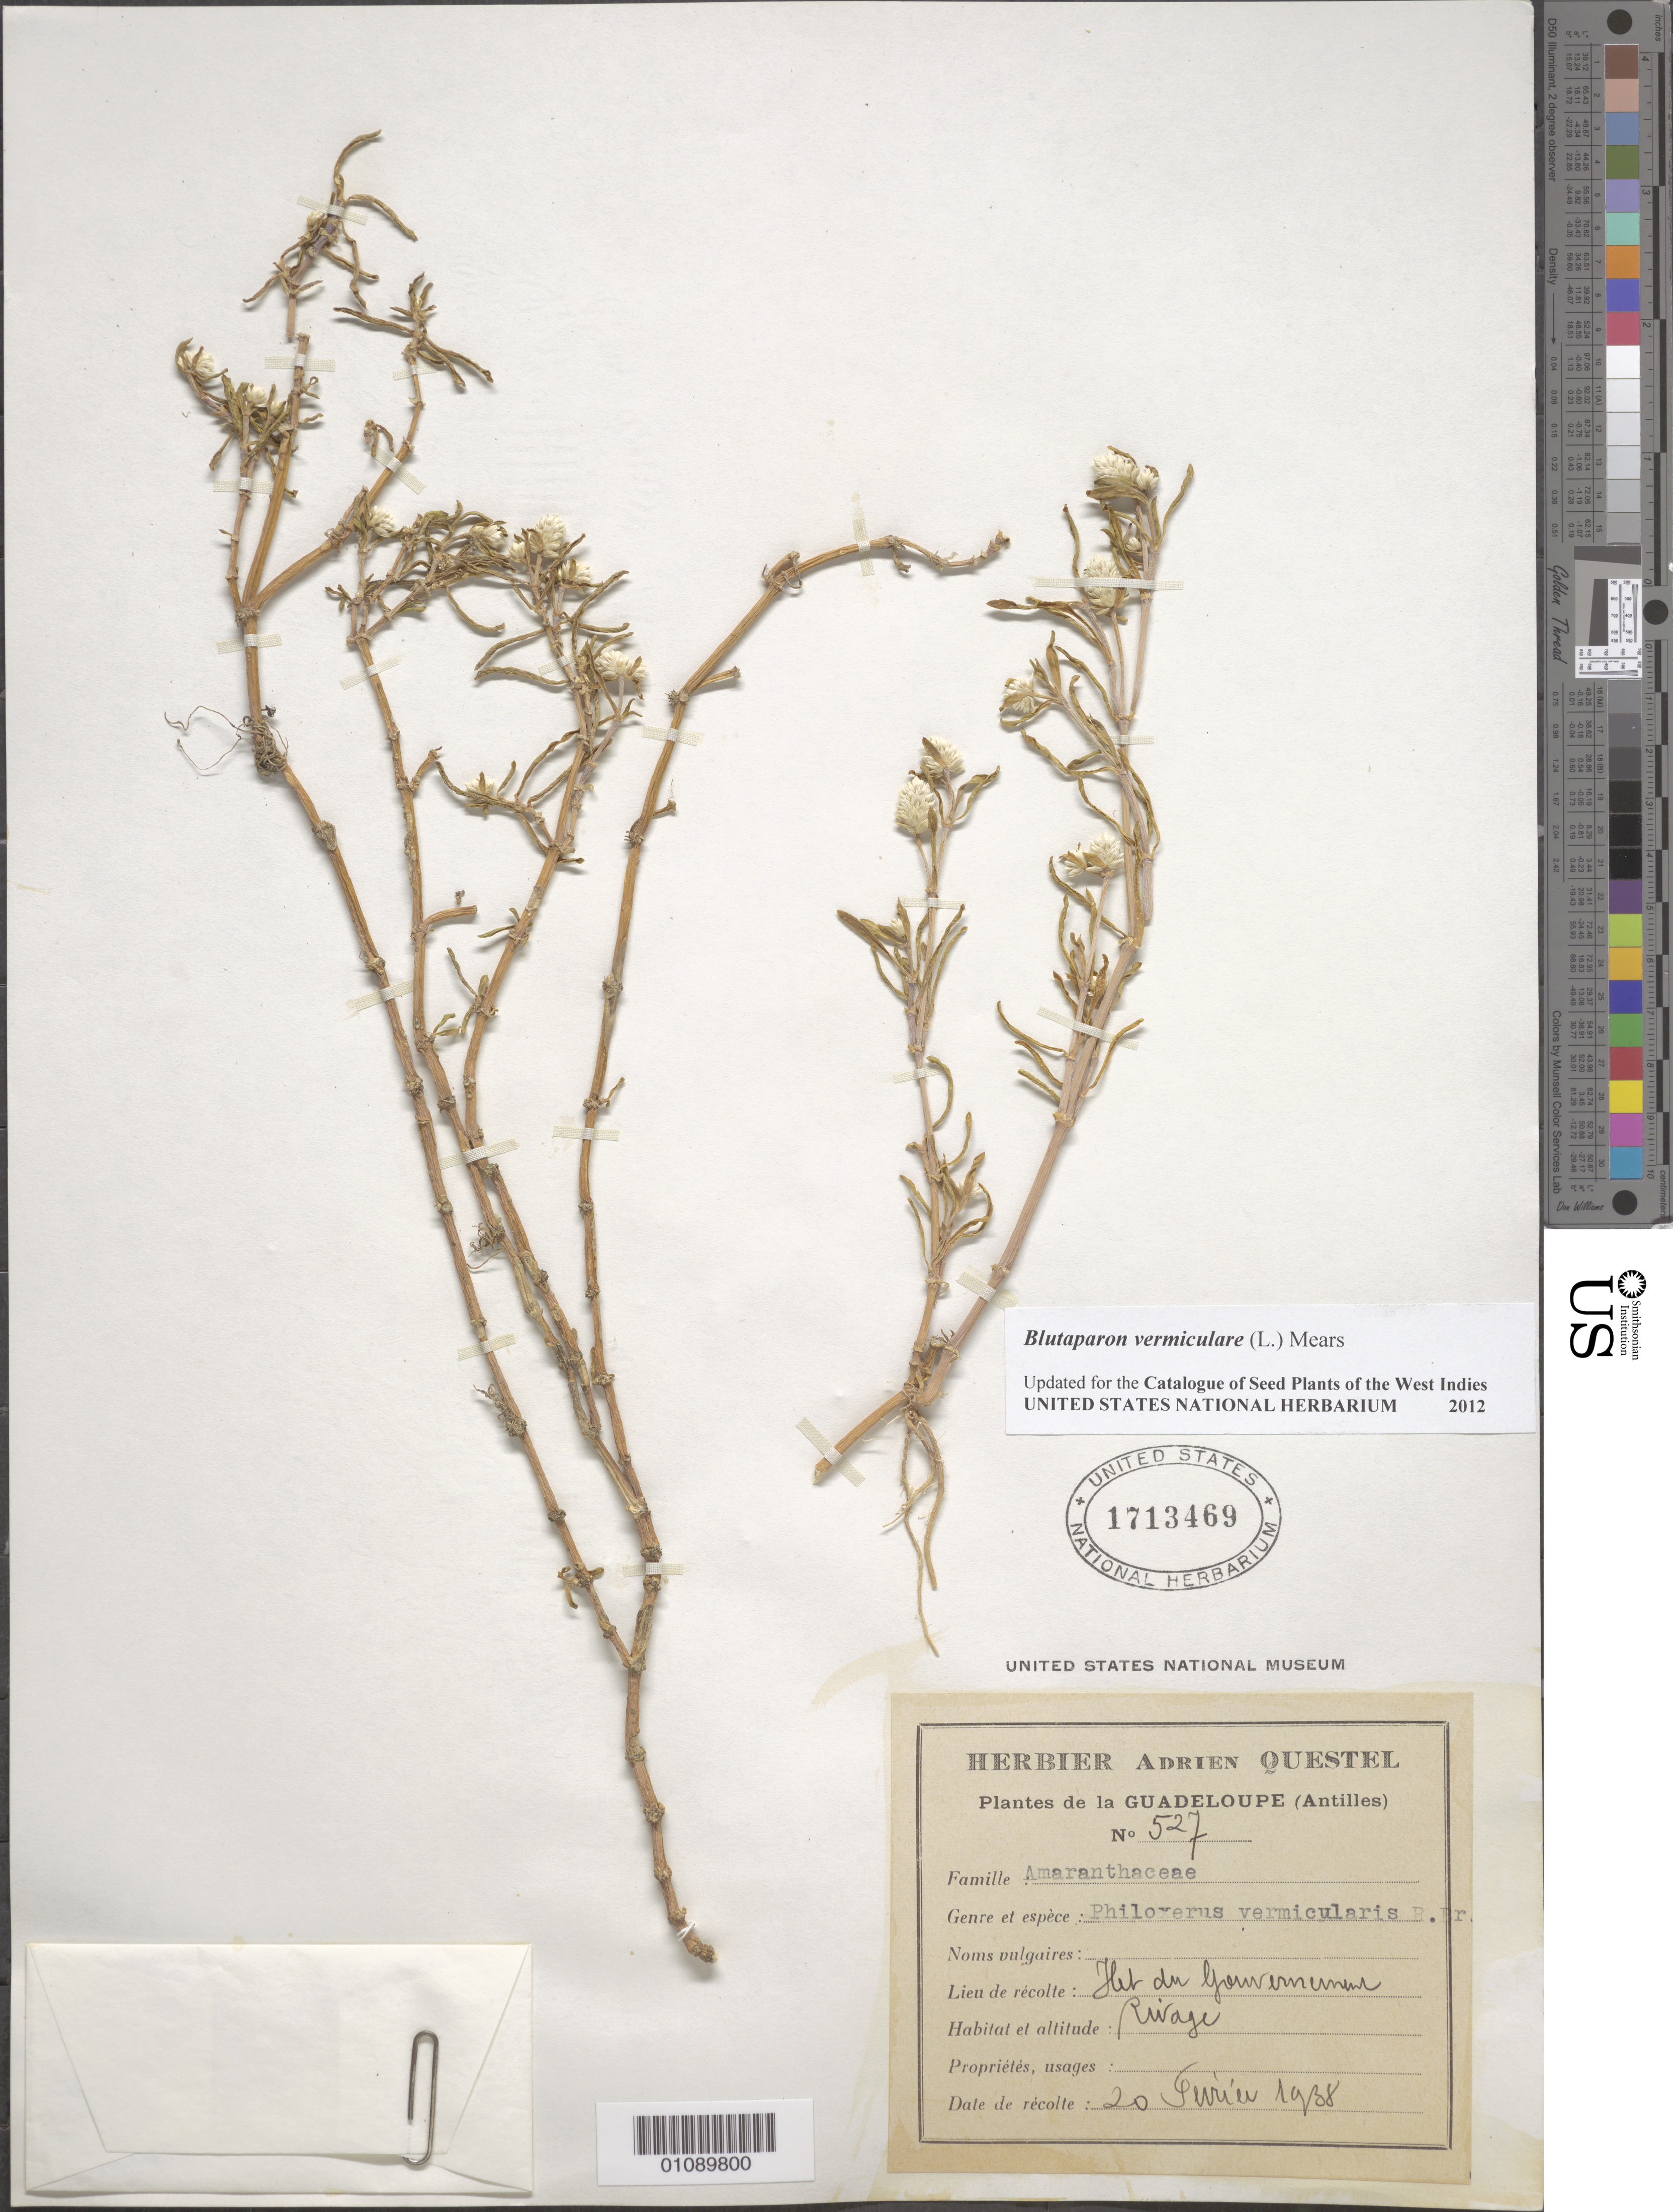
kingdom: Plantae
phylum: Tracheophyta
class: Magnoliopsida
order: Caryophyllales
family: Amaranthaceae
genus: Gomphrena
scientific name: Gomphrena vermicularis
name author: L.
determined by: Strong, Mark T., (BOT), Smithsonian Institution - National Museum of Natural History (UNITED STATES)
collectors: A. Questel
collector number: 527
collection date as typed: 20 Feb 1938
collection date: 1938-02-20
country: Guadeloupe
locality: Fler du Gouvernement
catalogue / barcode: US 1713469